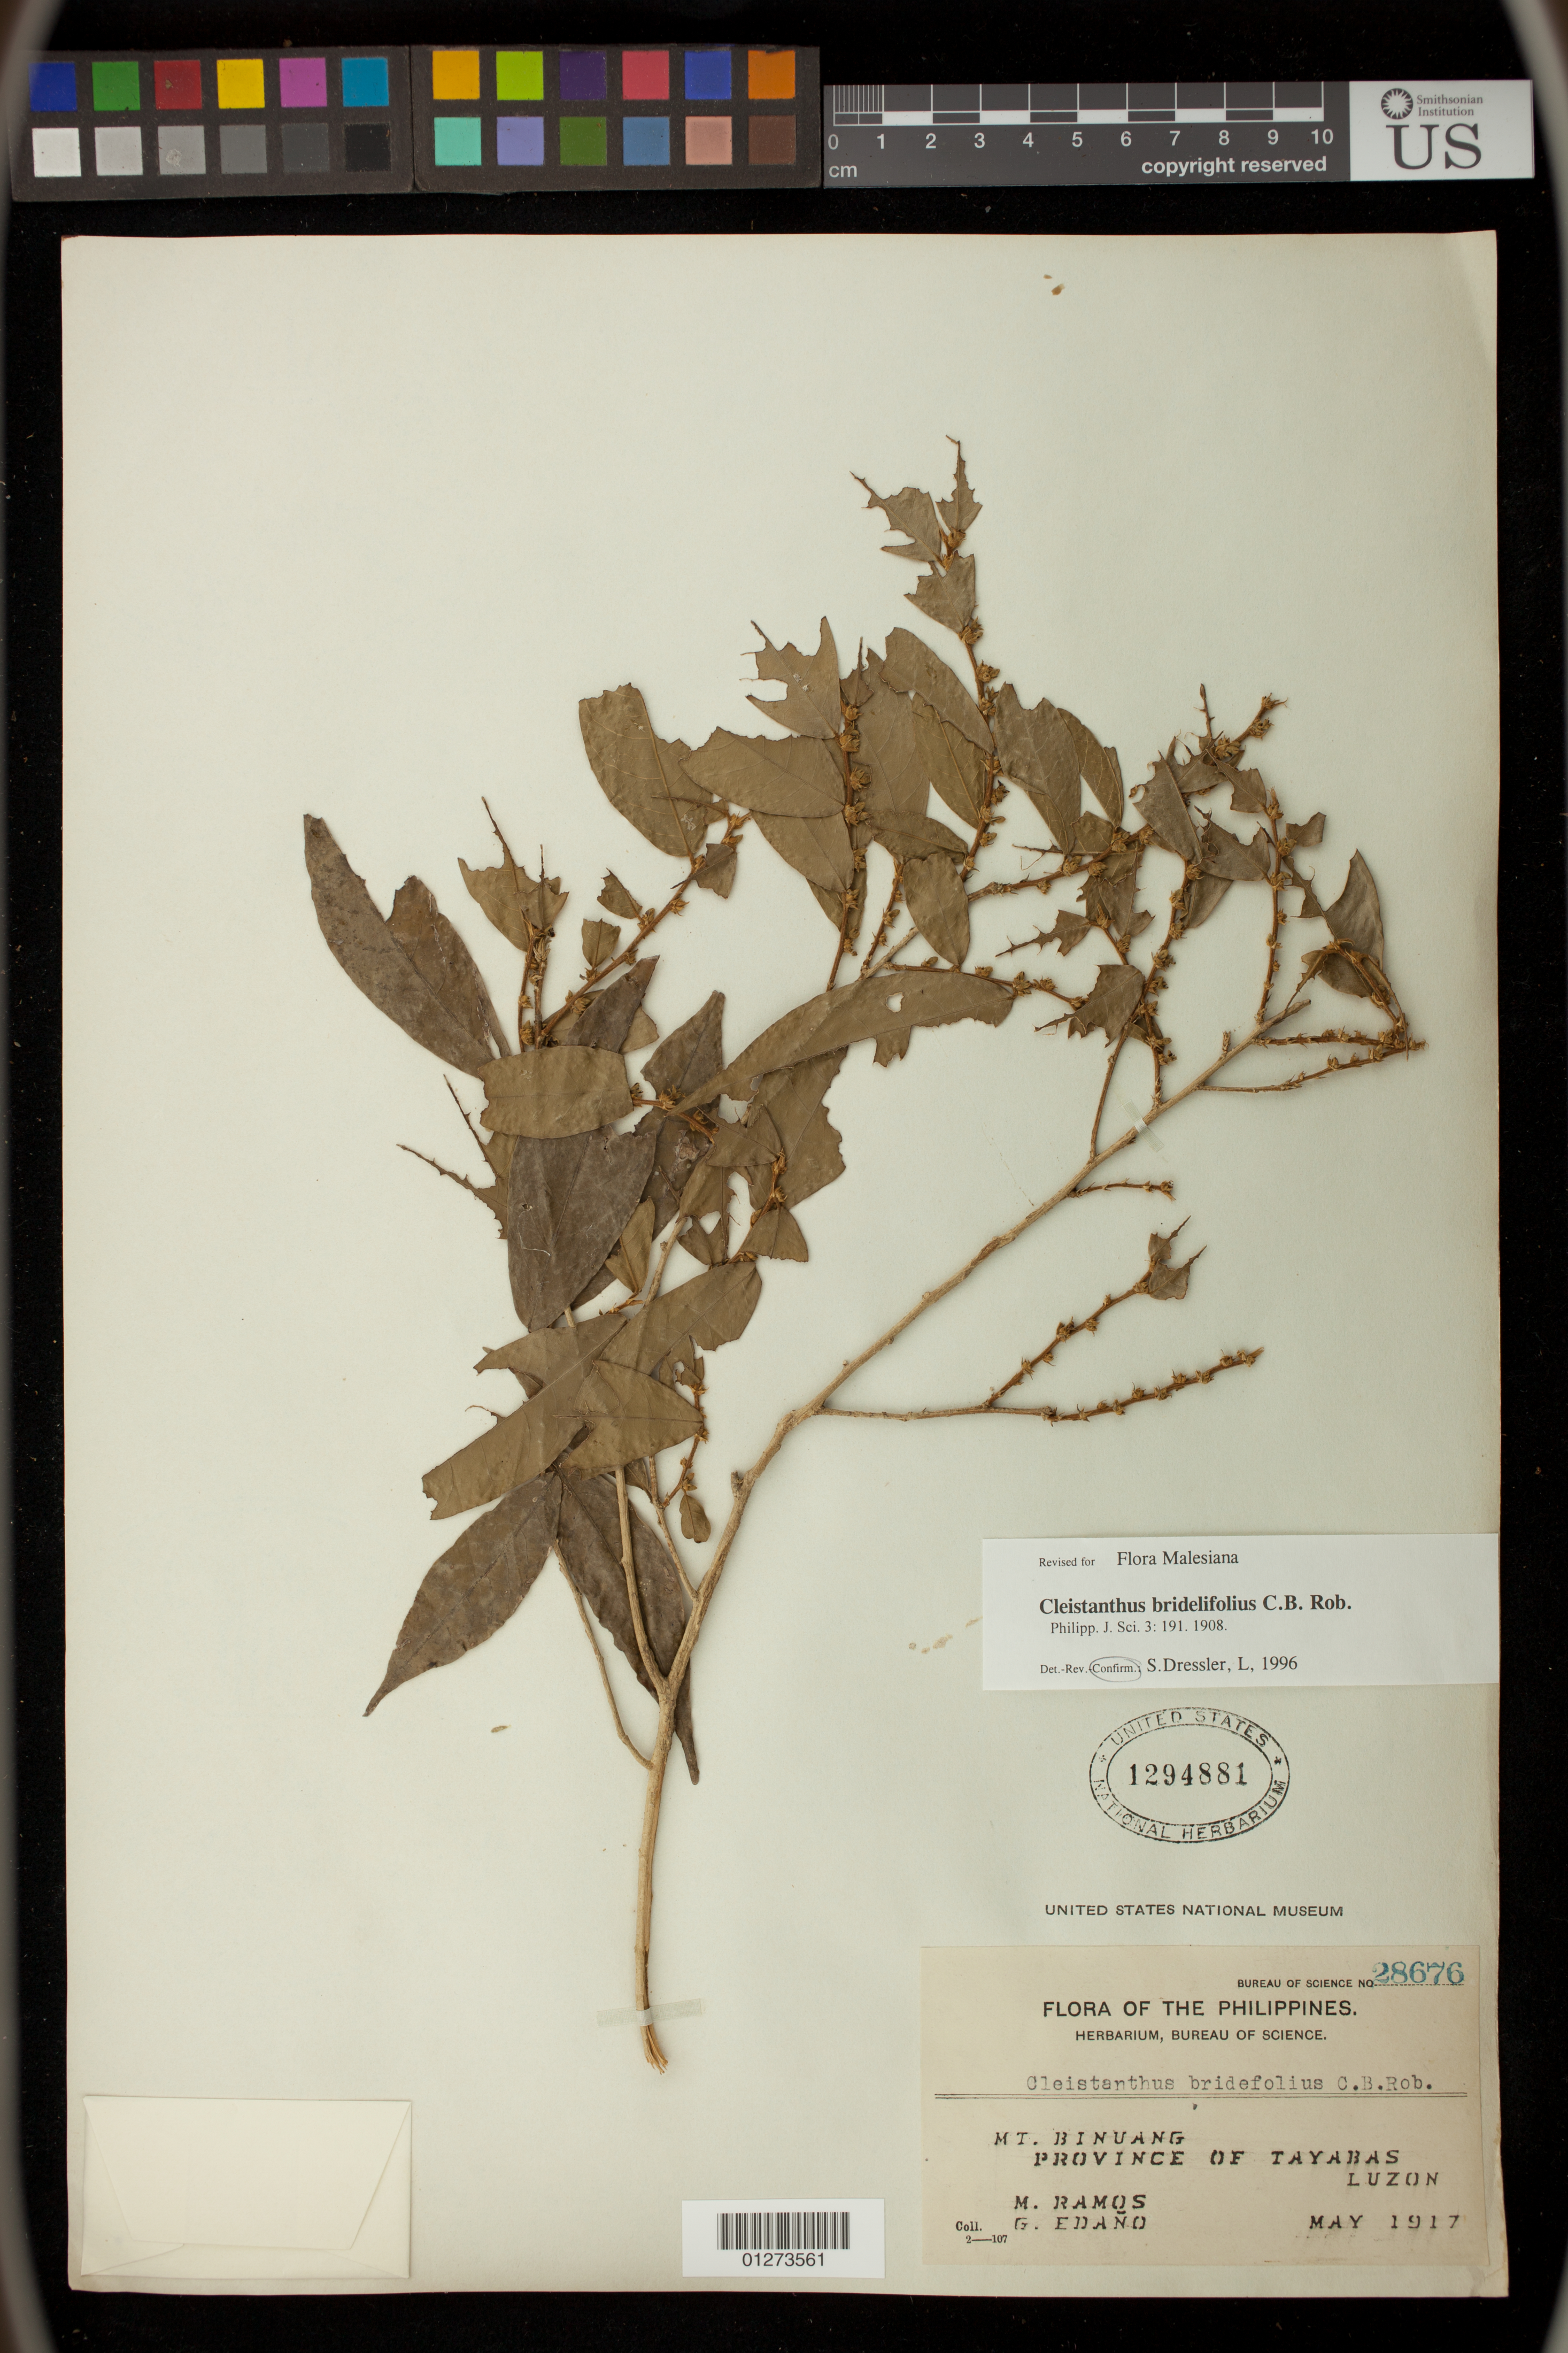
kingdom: Plantae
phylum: Tracheophyta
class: Magnoliopsida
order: Malpighiales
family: Phyllanthaceae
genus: Cleistanthus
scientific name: Cleistanthus brideliifolius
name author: C.B. Rob.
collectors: M. Ramos & G. Edaño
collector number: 28676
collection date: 1917-05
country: Philippines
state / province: Calabarzon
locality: Mt. Binuang. Province of Tayabas,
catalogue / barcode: US 1294881